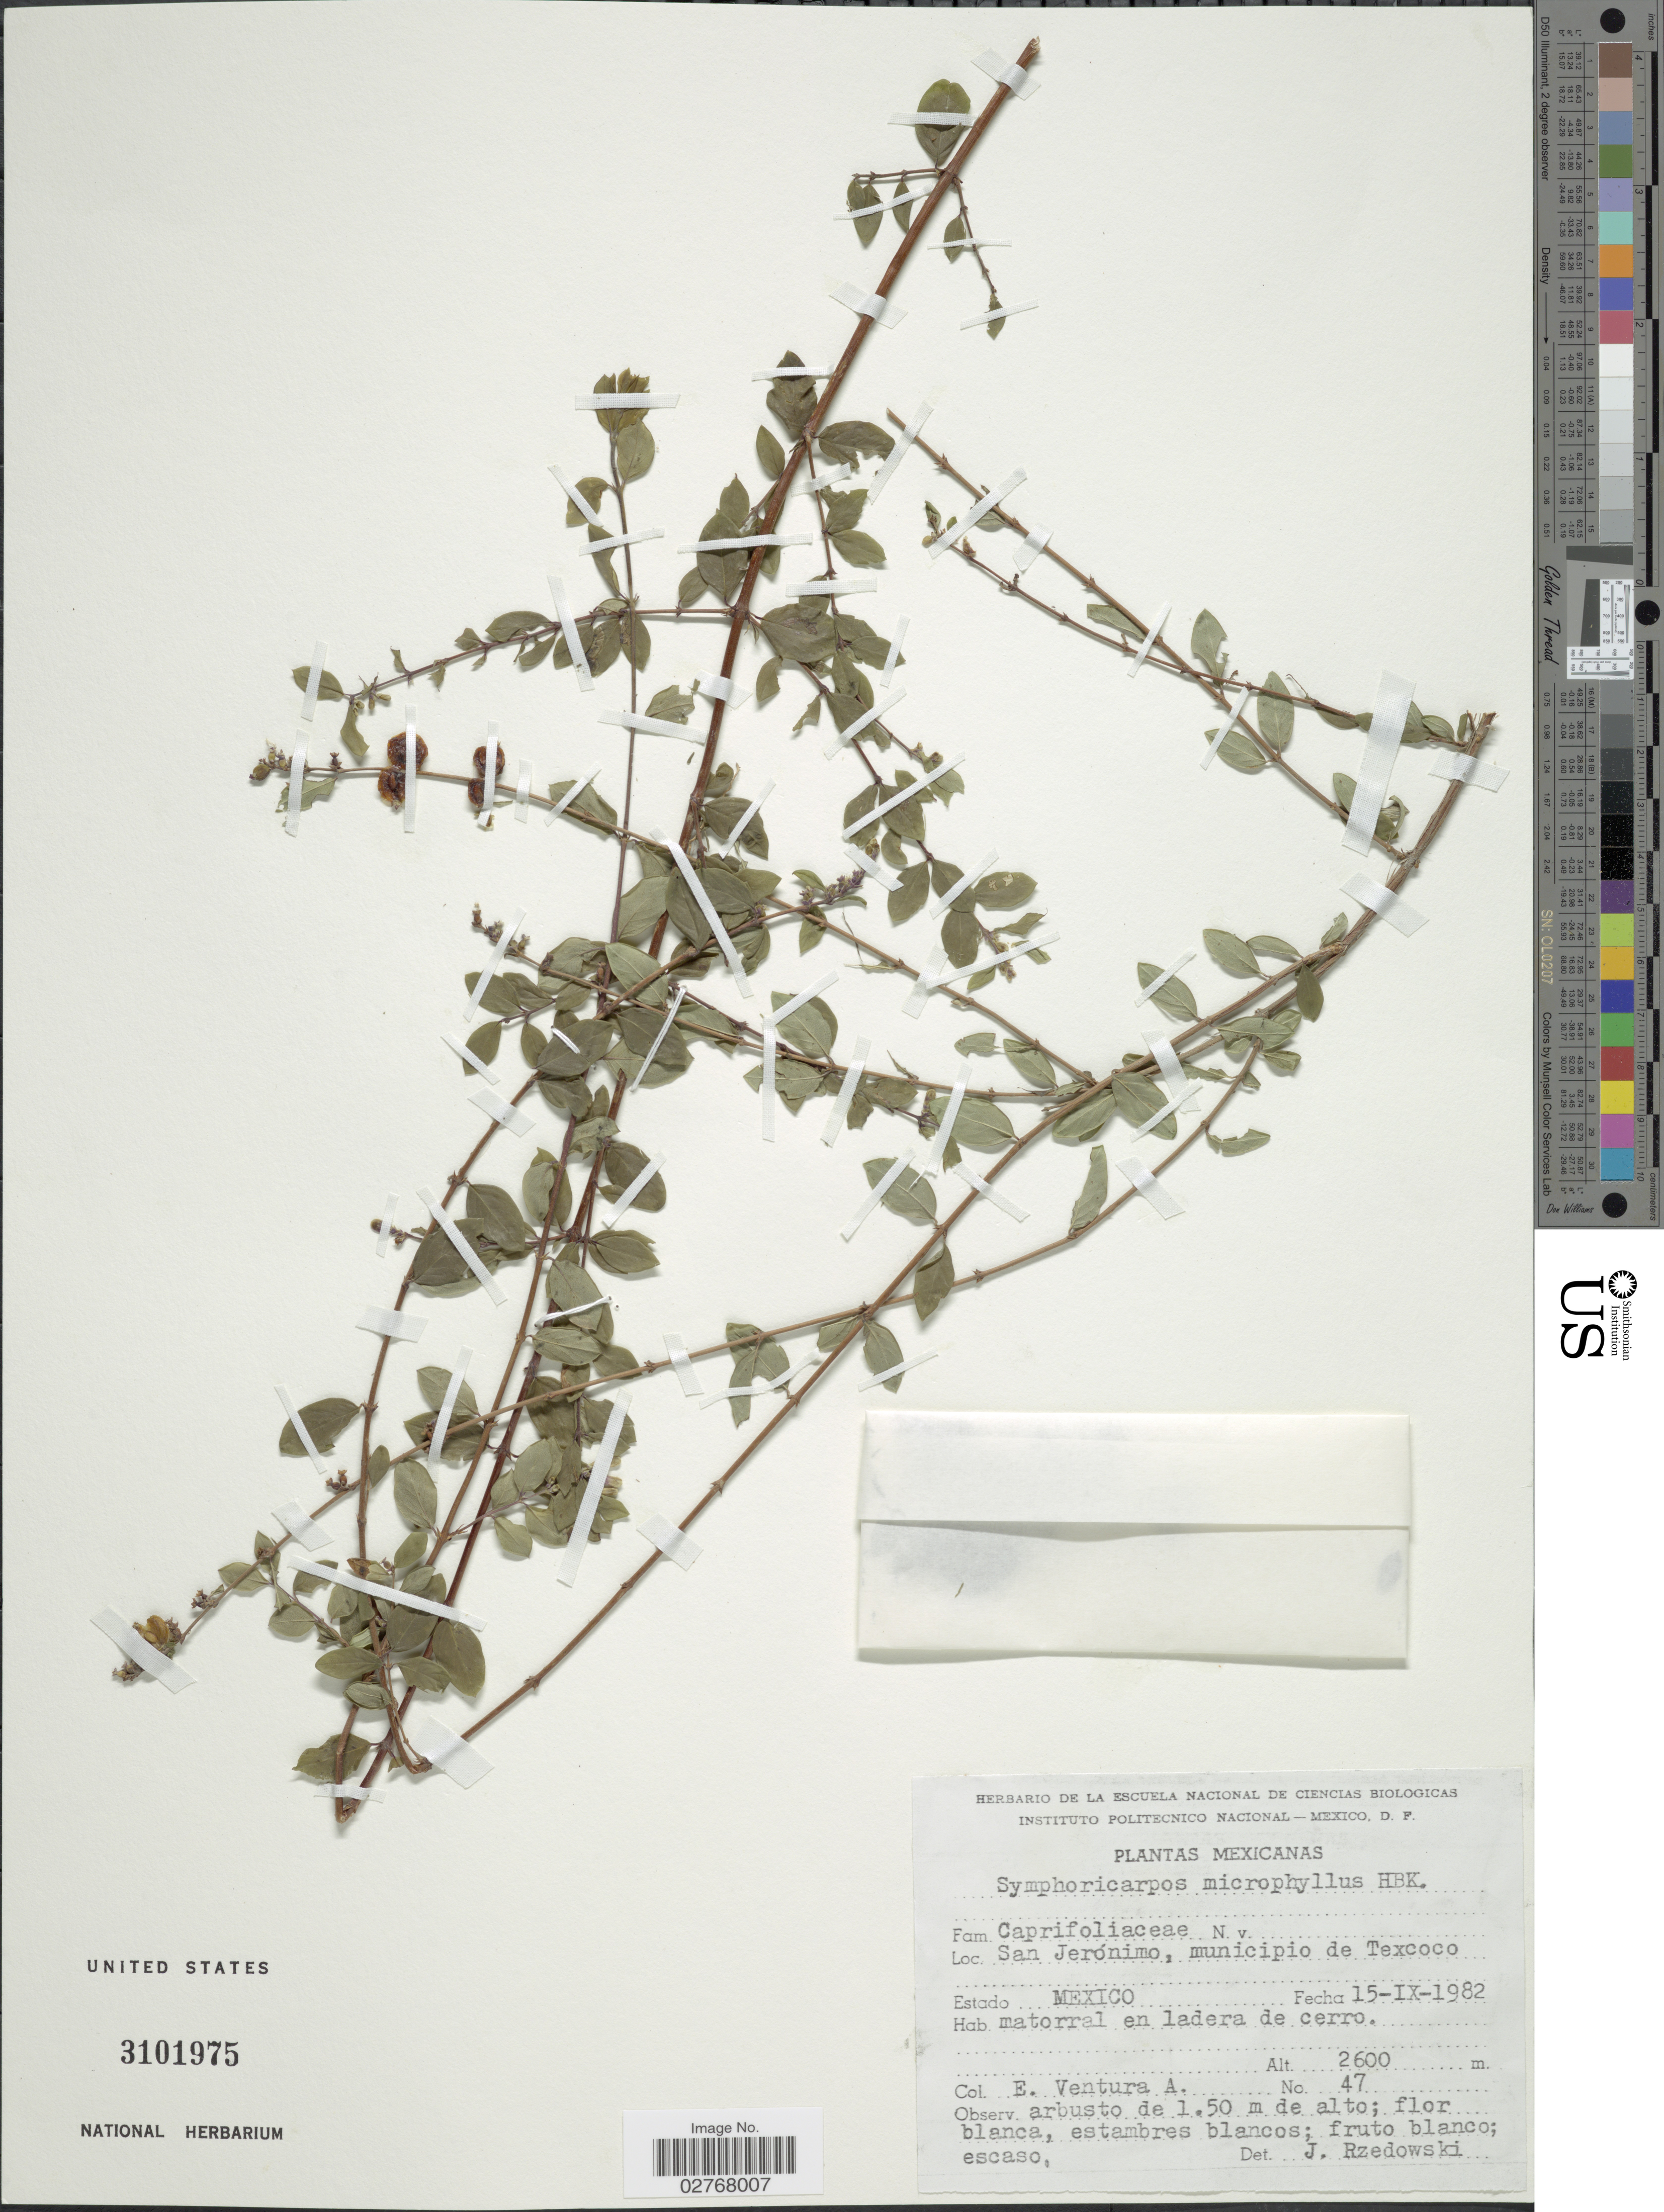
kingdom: Plantae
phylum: Tracheophyta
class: Magnoliopsida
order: Dipsacales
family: Caprifoliaceae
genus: Symphoricarpos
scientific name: Symphoricarpos microphyllus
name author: Kunth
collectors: E. Ventura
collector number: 47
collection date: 1982-09-15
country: Mexico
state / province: México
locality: San Jeronimo, municipio de Texcoco, Estado Mexico.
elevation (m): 2600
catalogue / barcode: US 3101975